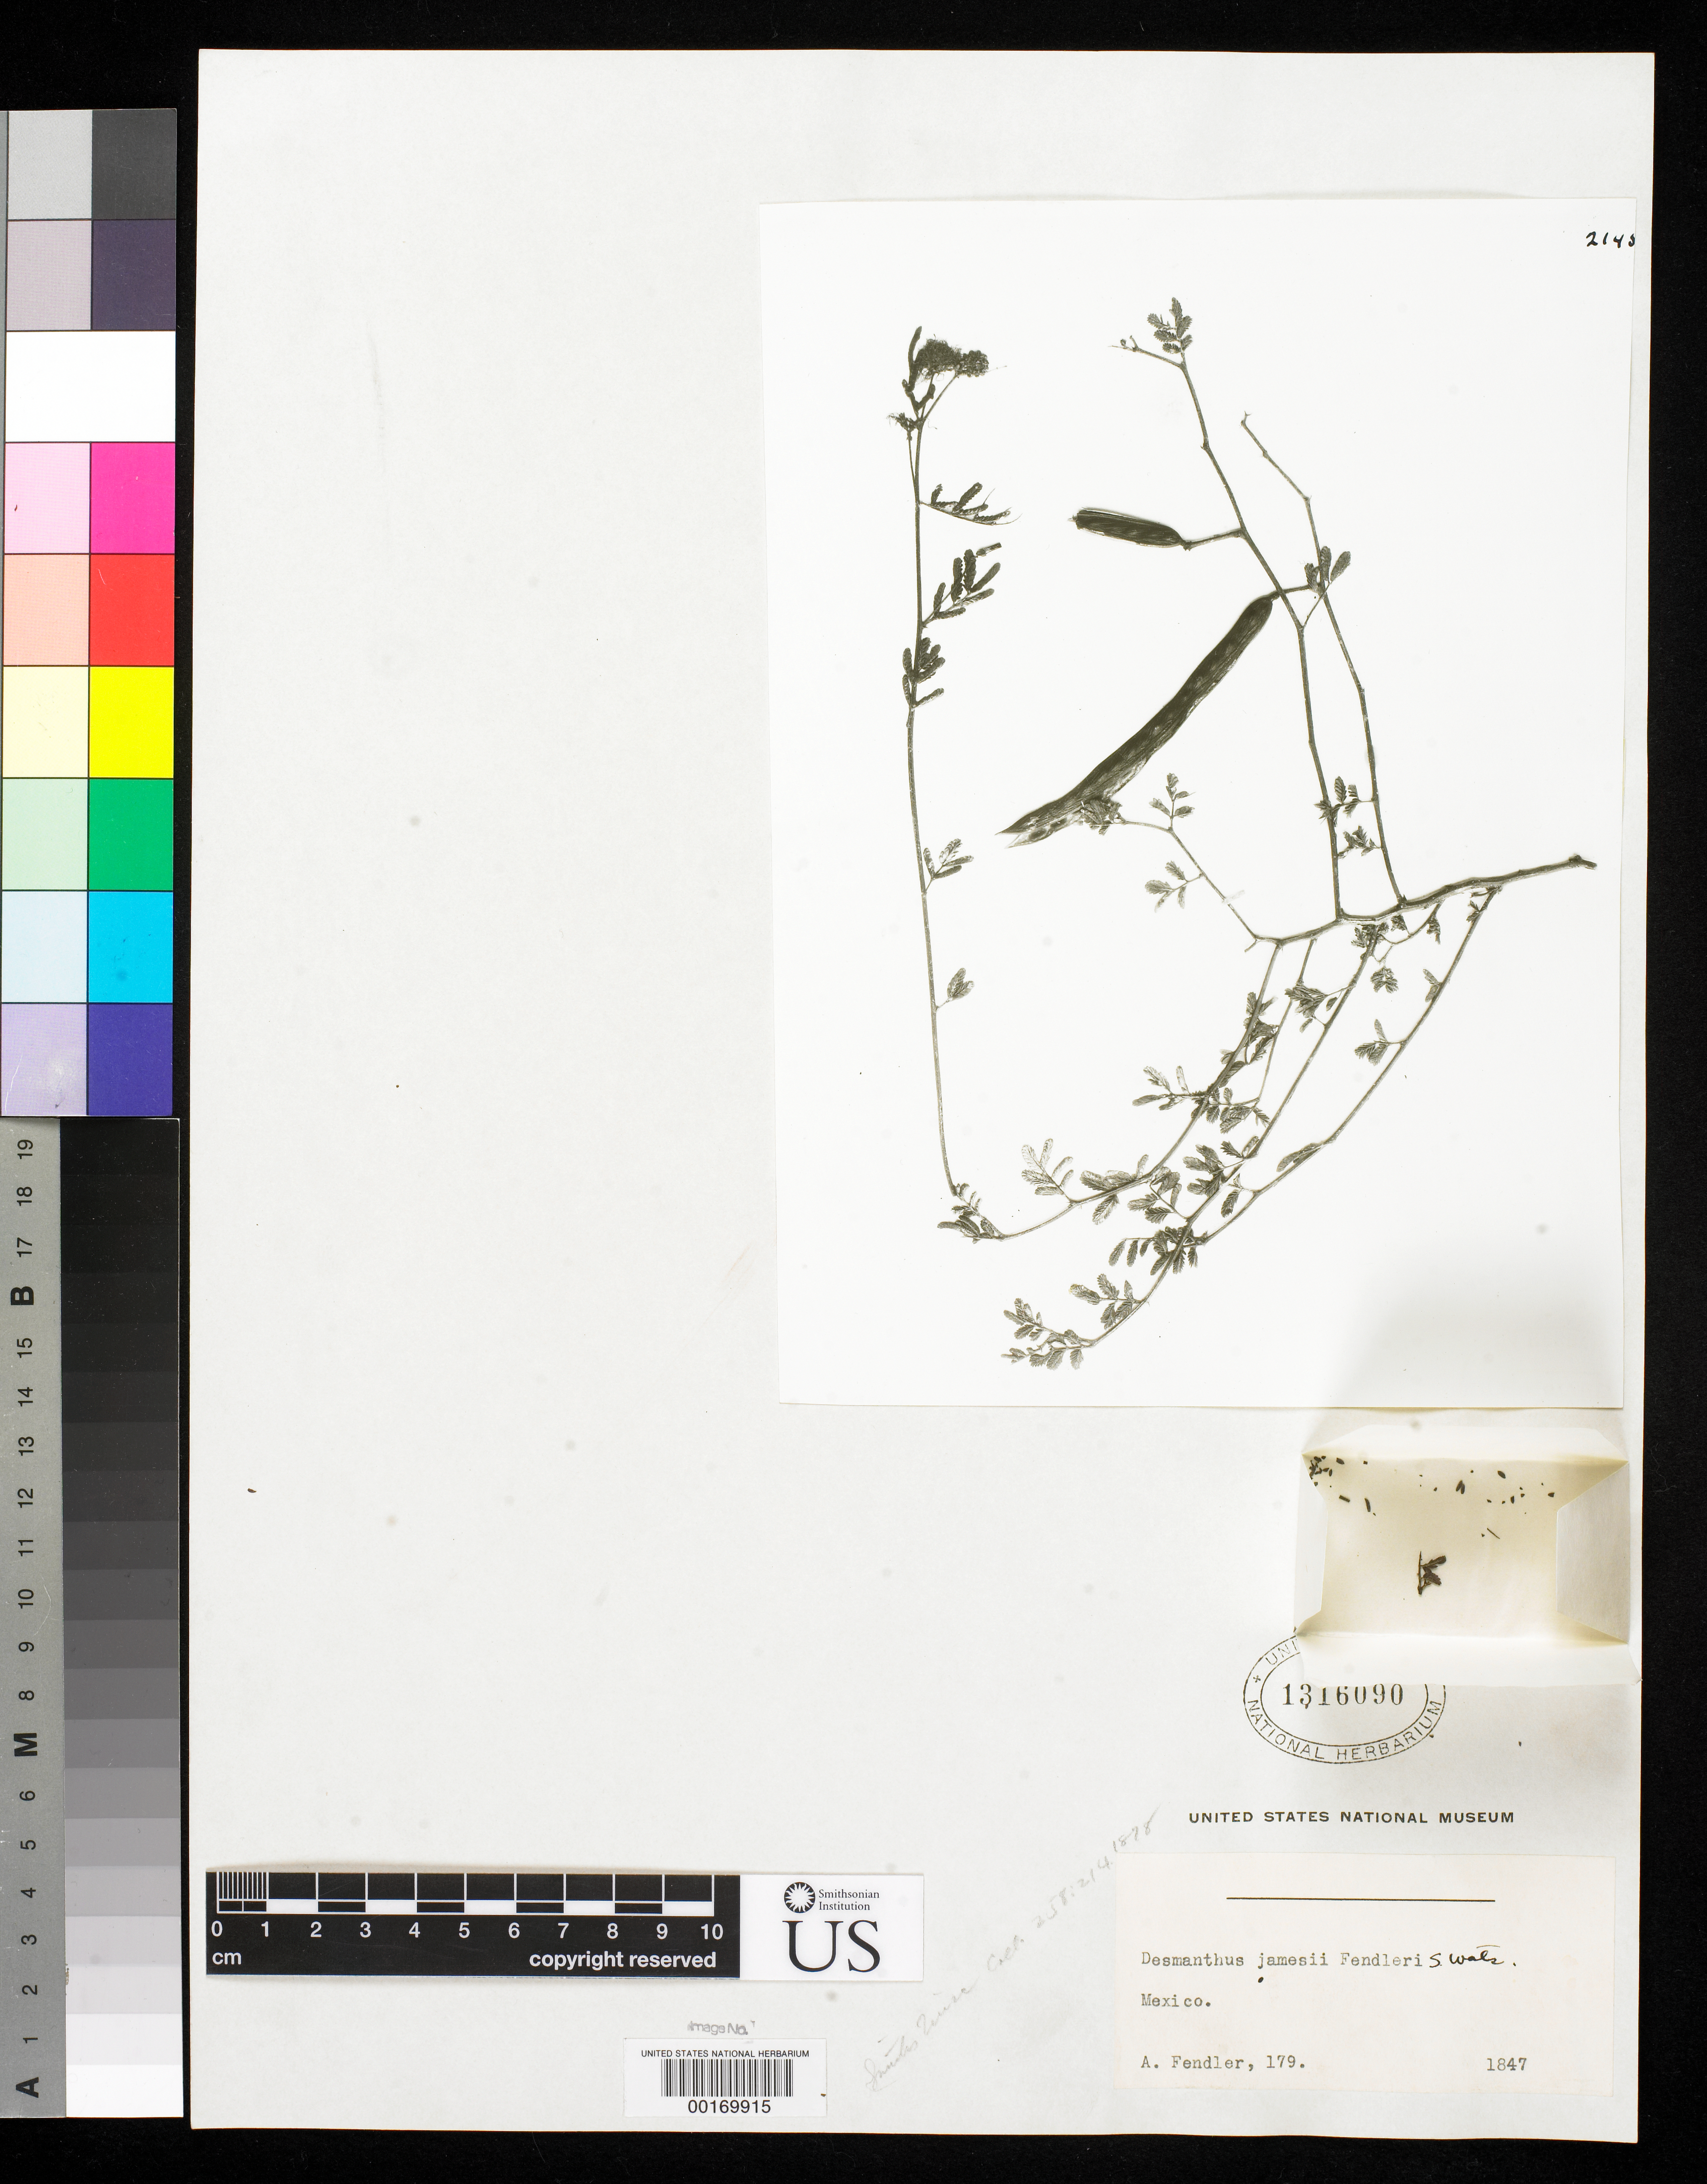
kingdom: Plantae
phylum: Tracheophyta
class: Magnoliopsida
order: Fabales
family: Fabaceae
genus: Desmanthus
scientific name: Desmanthus jamesii var. fendleri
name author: S. Watson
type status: Type Collection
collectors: A. Fendler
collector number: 179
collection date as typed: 1847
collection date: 1847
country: United States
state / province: New Mexico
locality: "Mexico"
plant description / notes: Photograph and fragmentary material of type specimen ex herb. unknown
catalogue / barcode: US 1316090